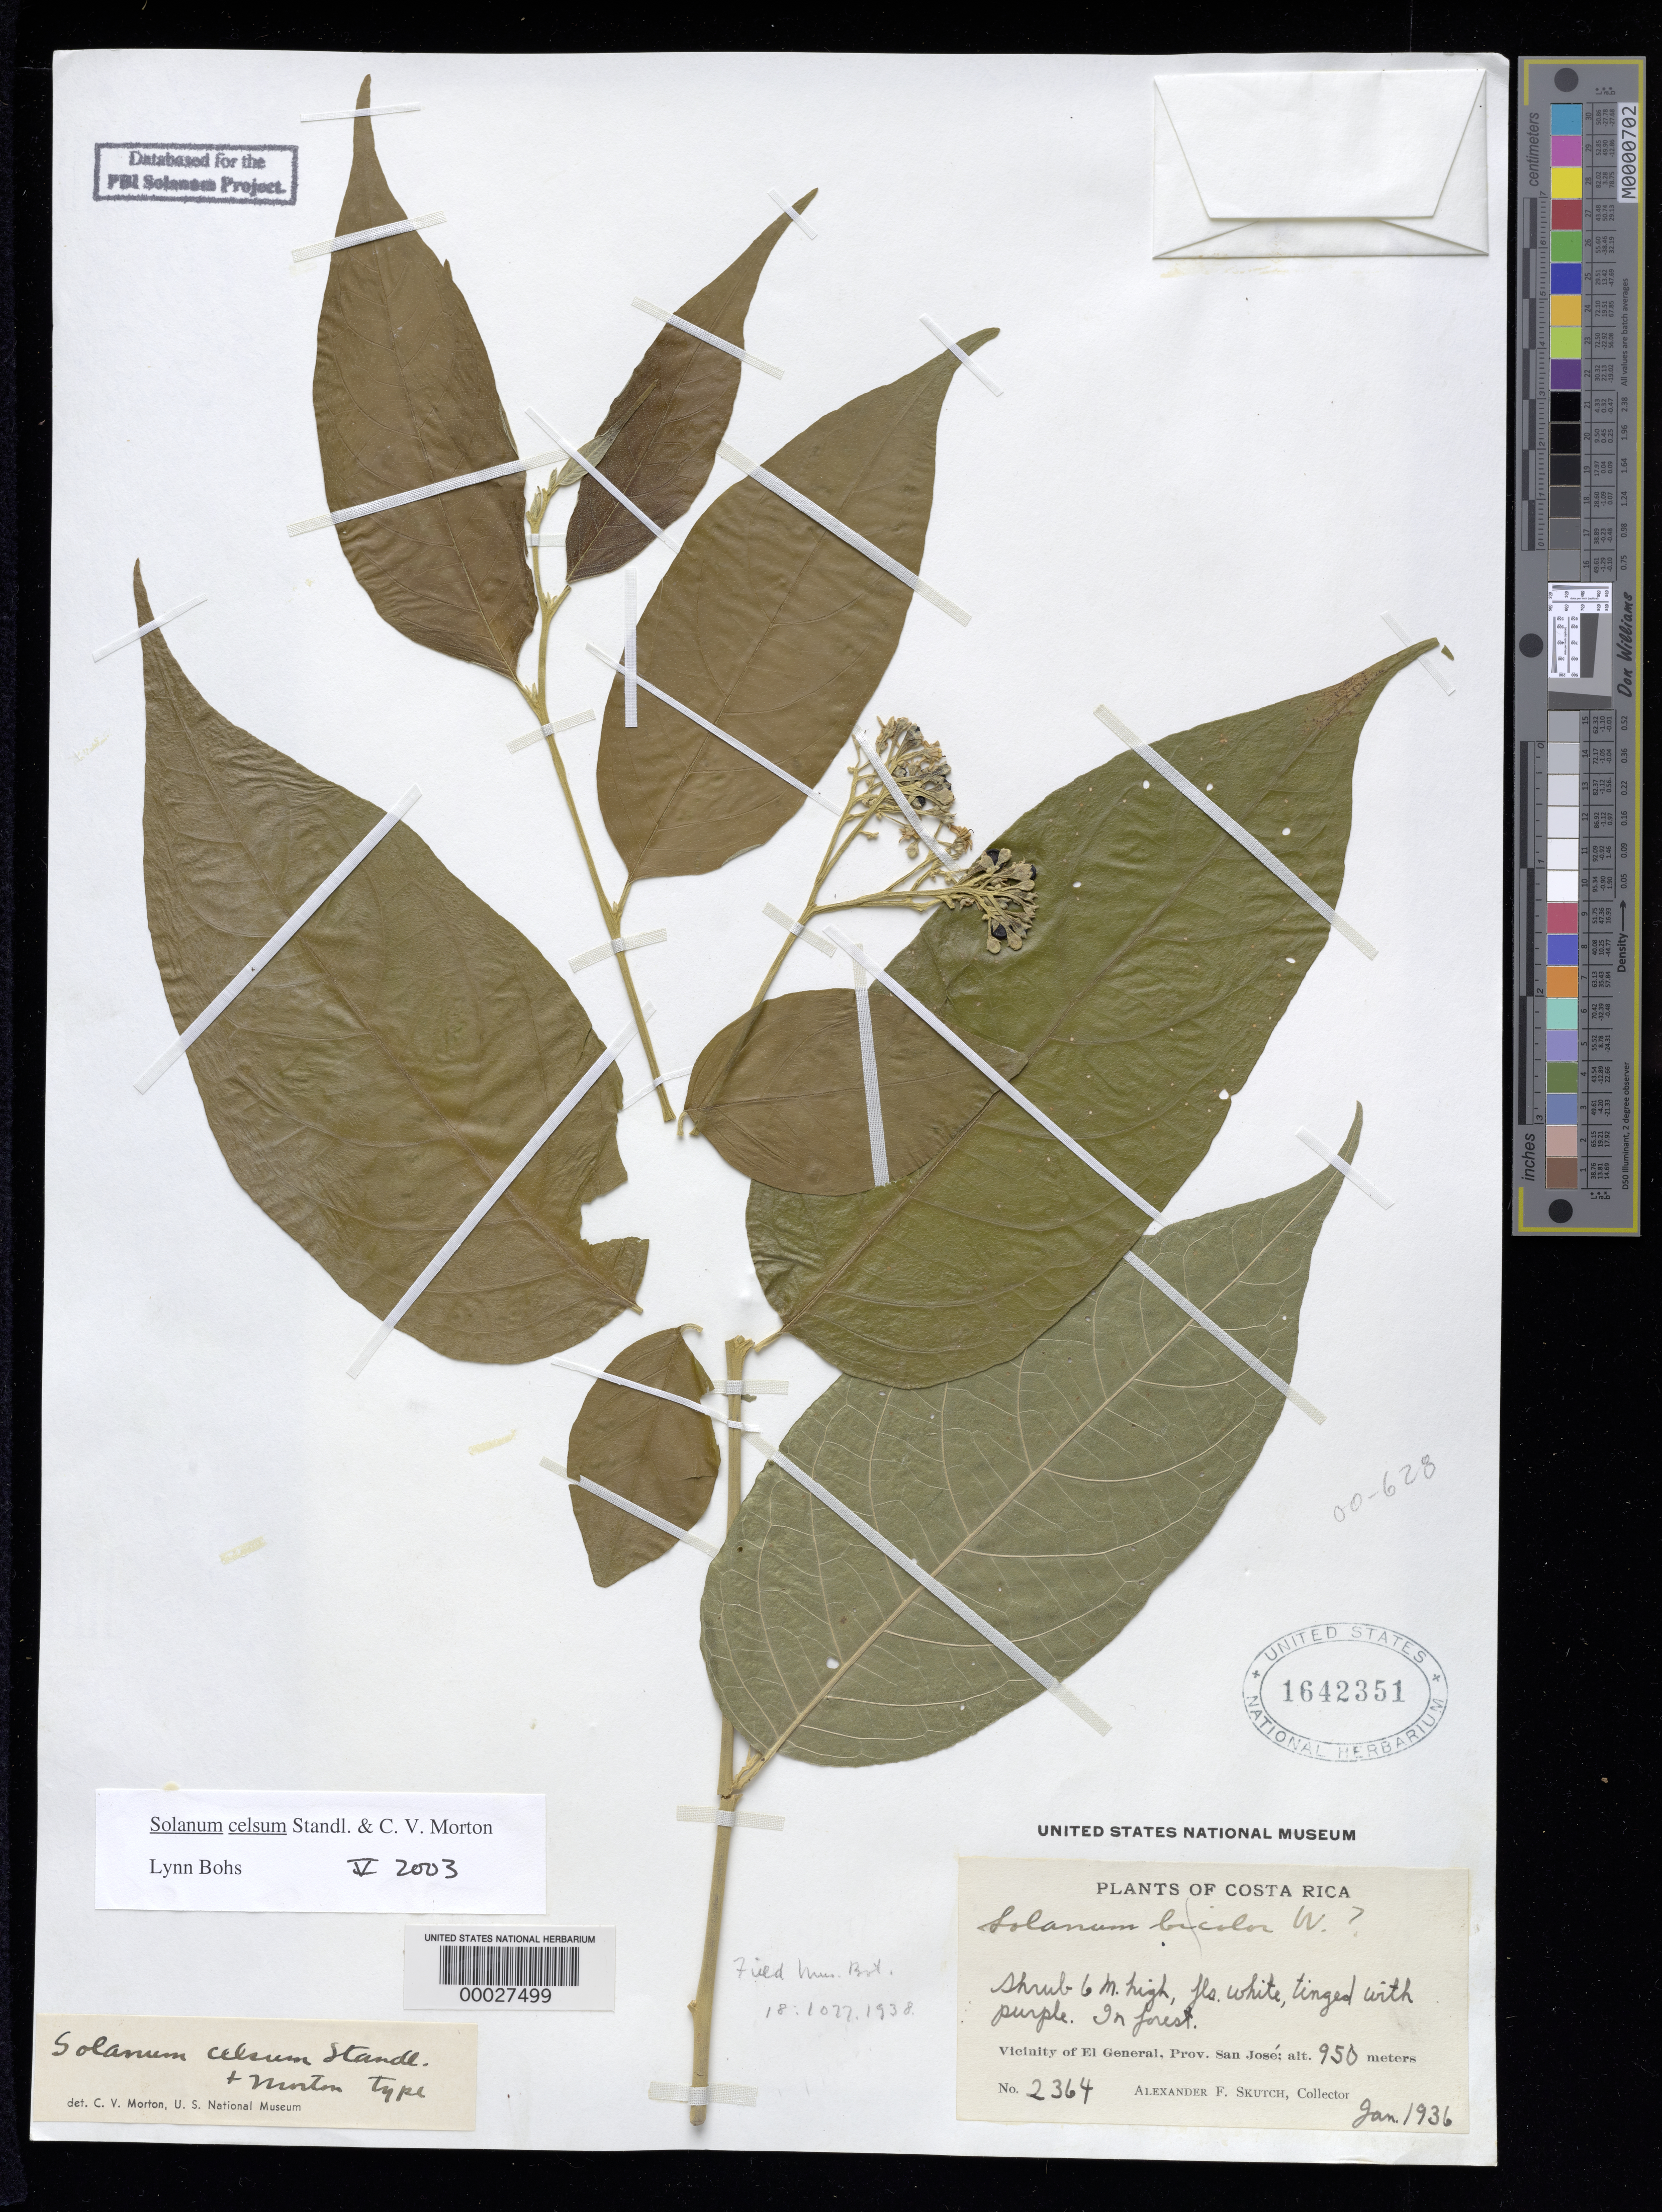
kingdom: Plantae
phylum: Tracheophyta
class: Magnoliopsida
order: Solanales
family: Solanaceae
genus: Solanum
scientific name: Solanum celsum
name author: Standl. & C.V. Morton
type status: Holotype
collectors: A. F. Skutch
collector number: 2364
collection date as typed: Jan 1936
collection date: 1936-01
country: Costa Rica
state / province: San José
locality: Vicinity of El General.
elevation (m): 950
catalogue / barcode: US 1642351